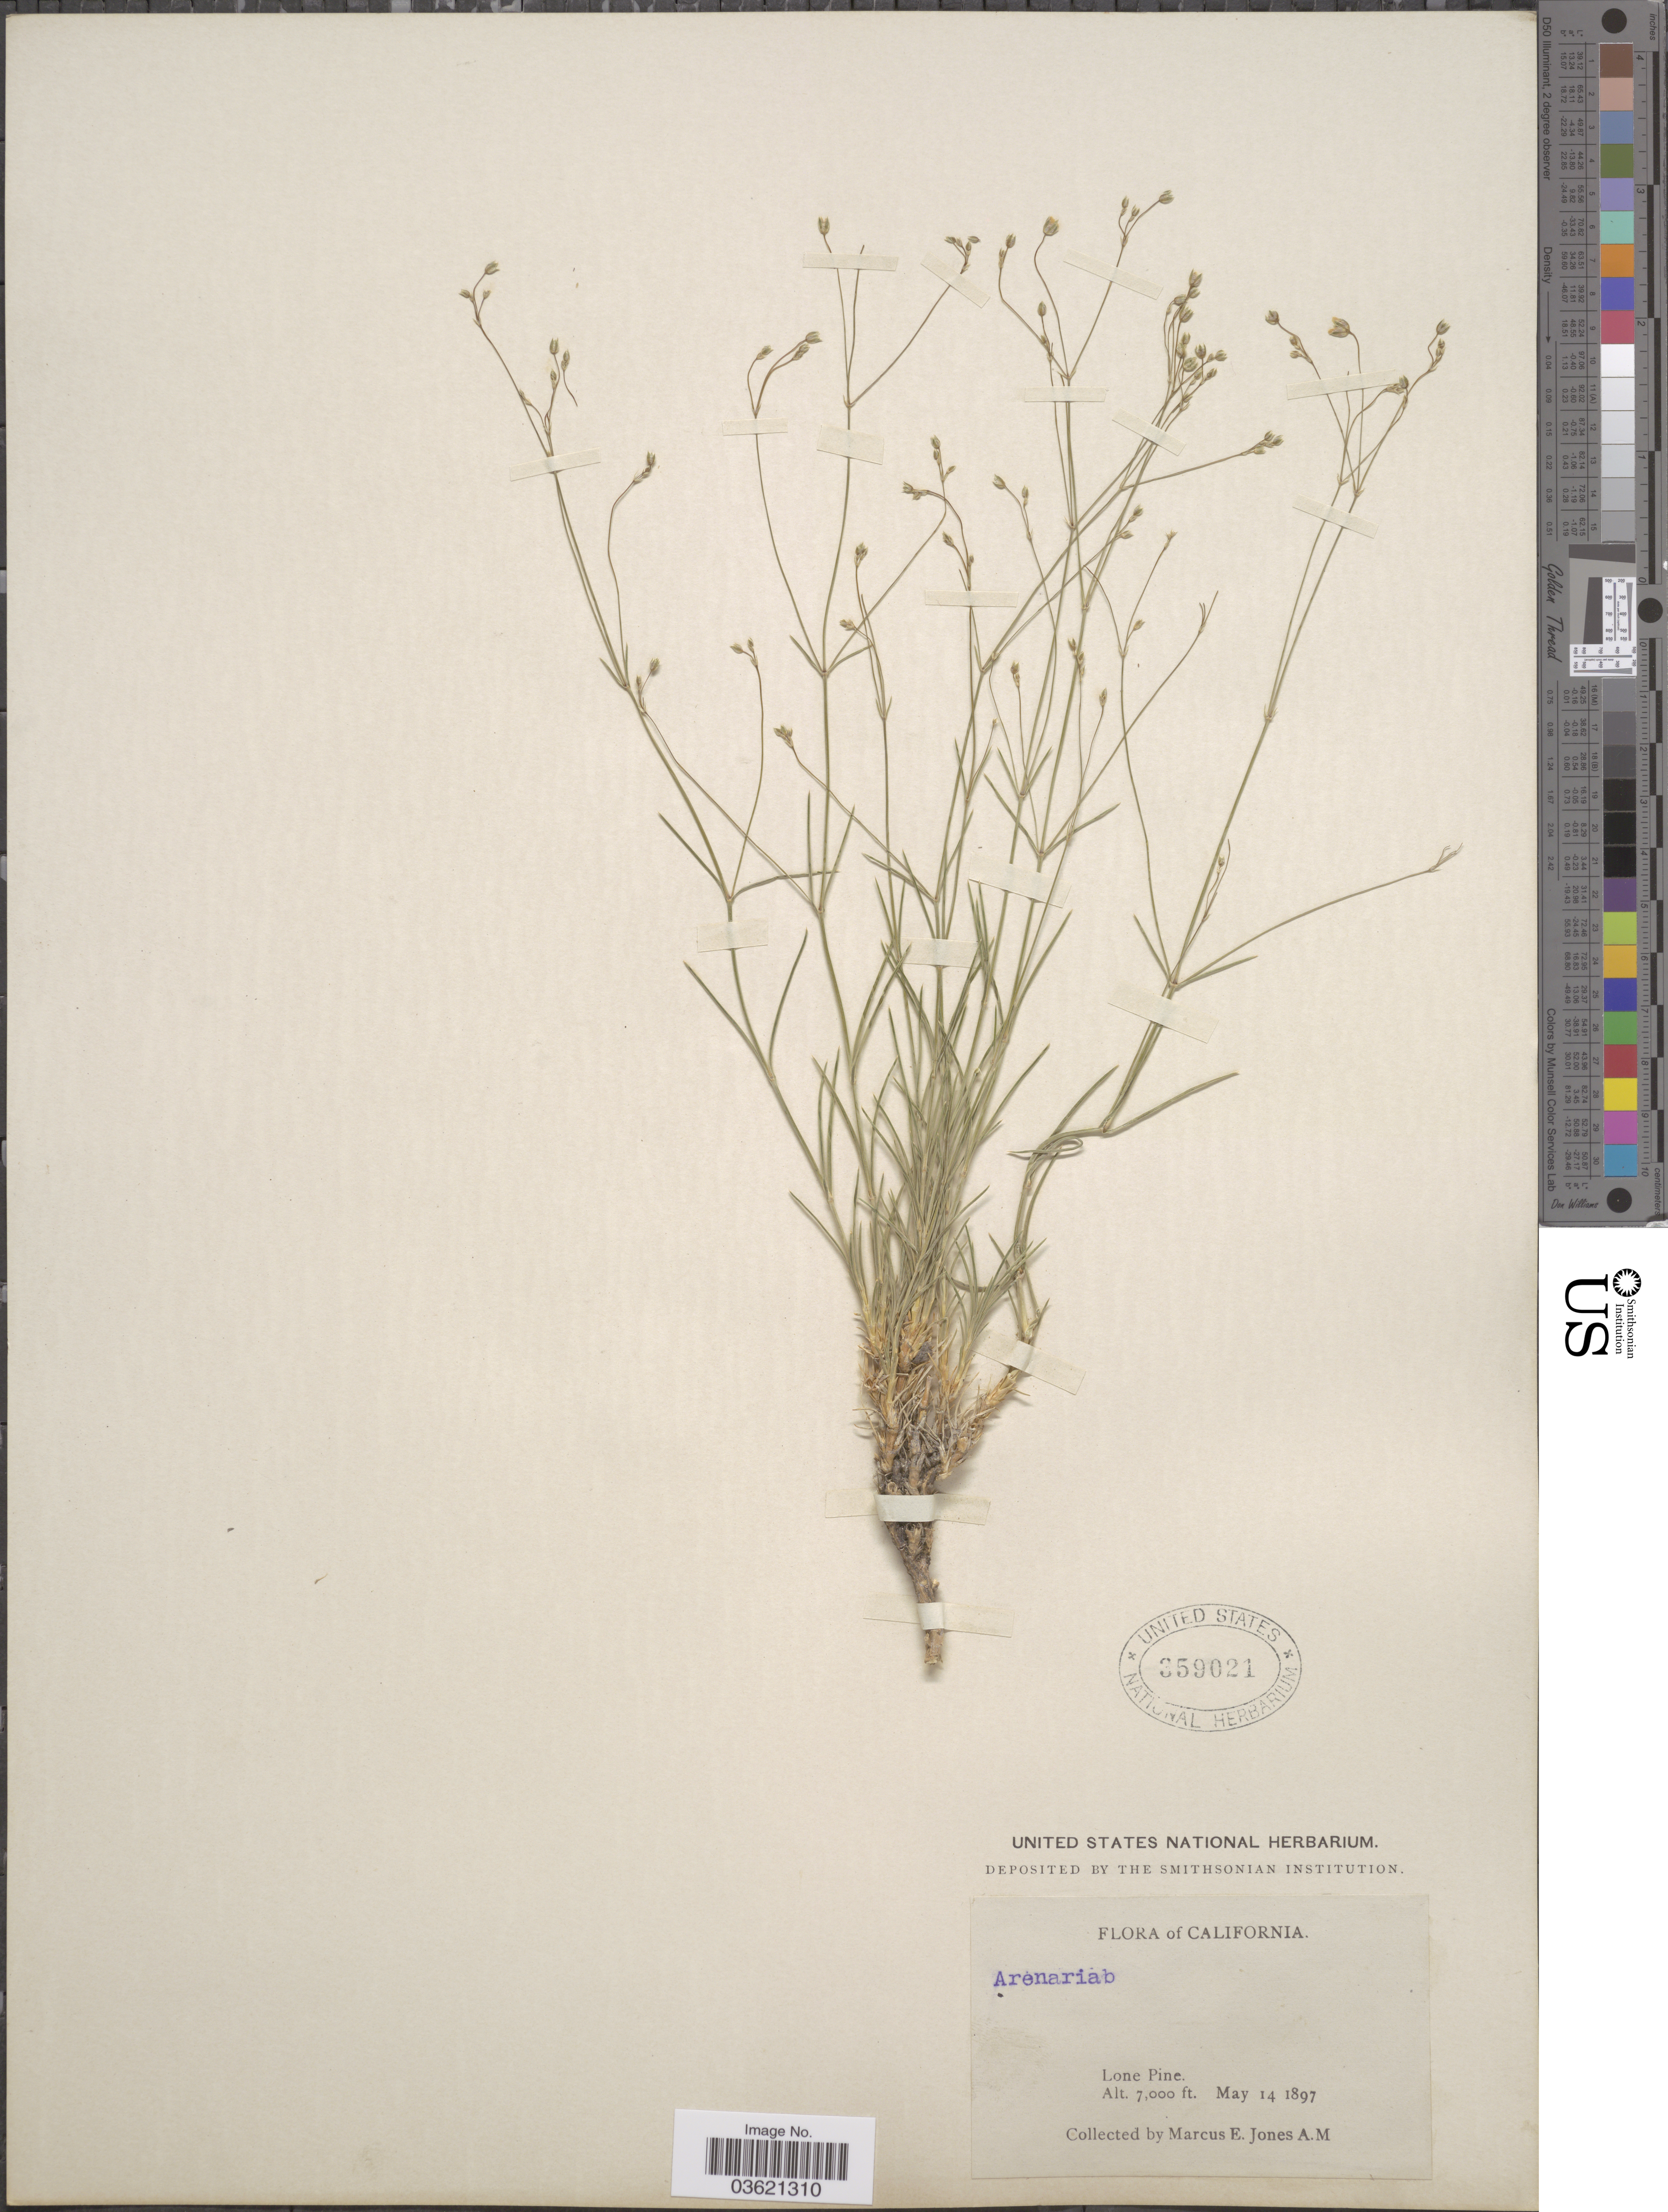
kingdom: Plantae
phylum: Tracheophyta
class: Magnoliopsida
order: Caryophyllales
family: Caryophyllaceae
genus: Arenaria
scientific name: Arenaria sp.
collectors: M. E. Jones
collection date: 1897-05-14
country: United States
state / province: California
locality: Lone Pine.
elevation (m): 2134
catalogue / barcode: US 359021